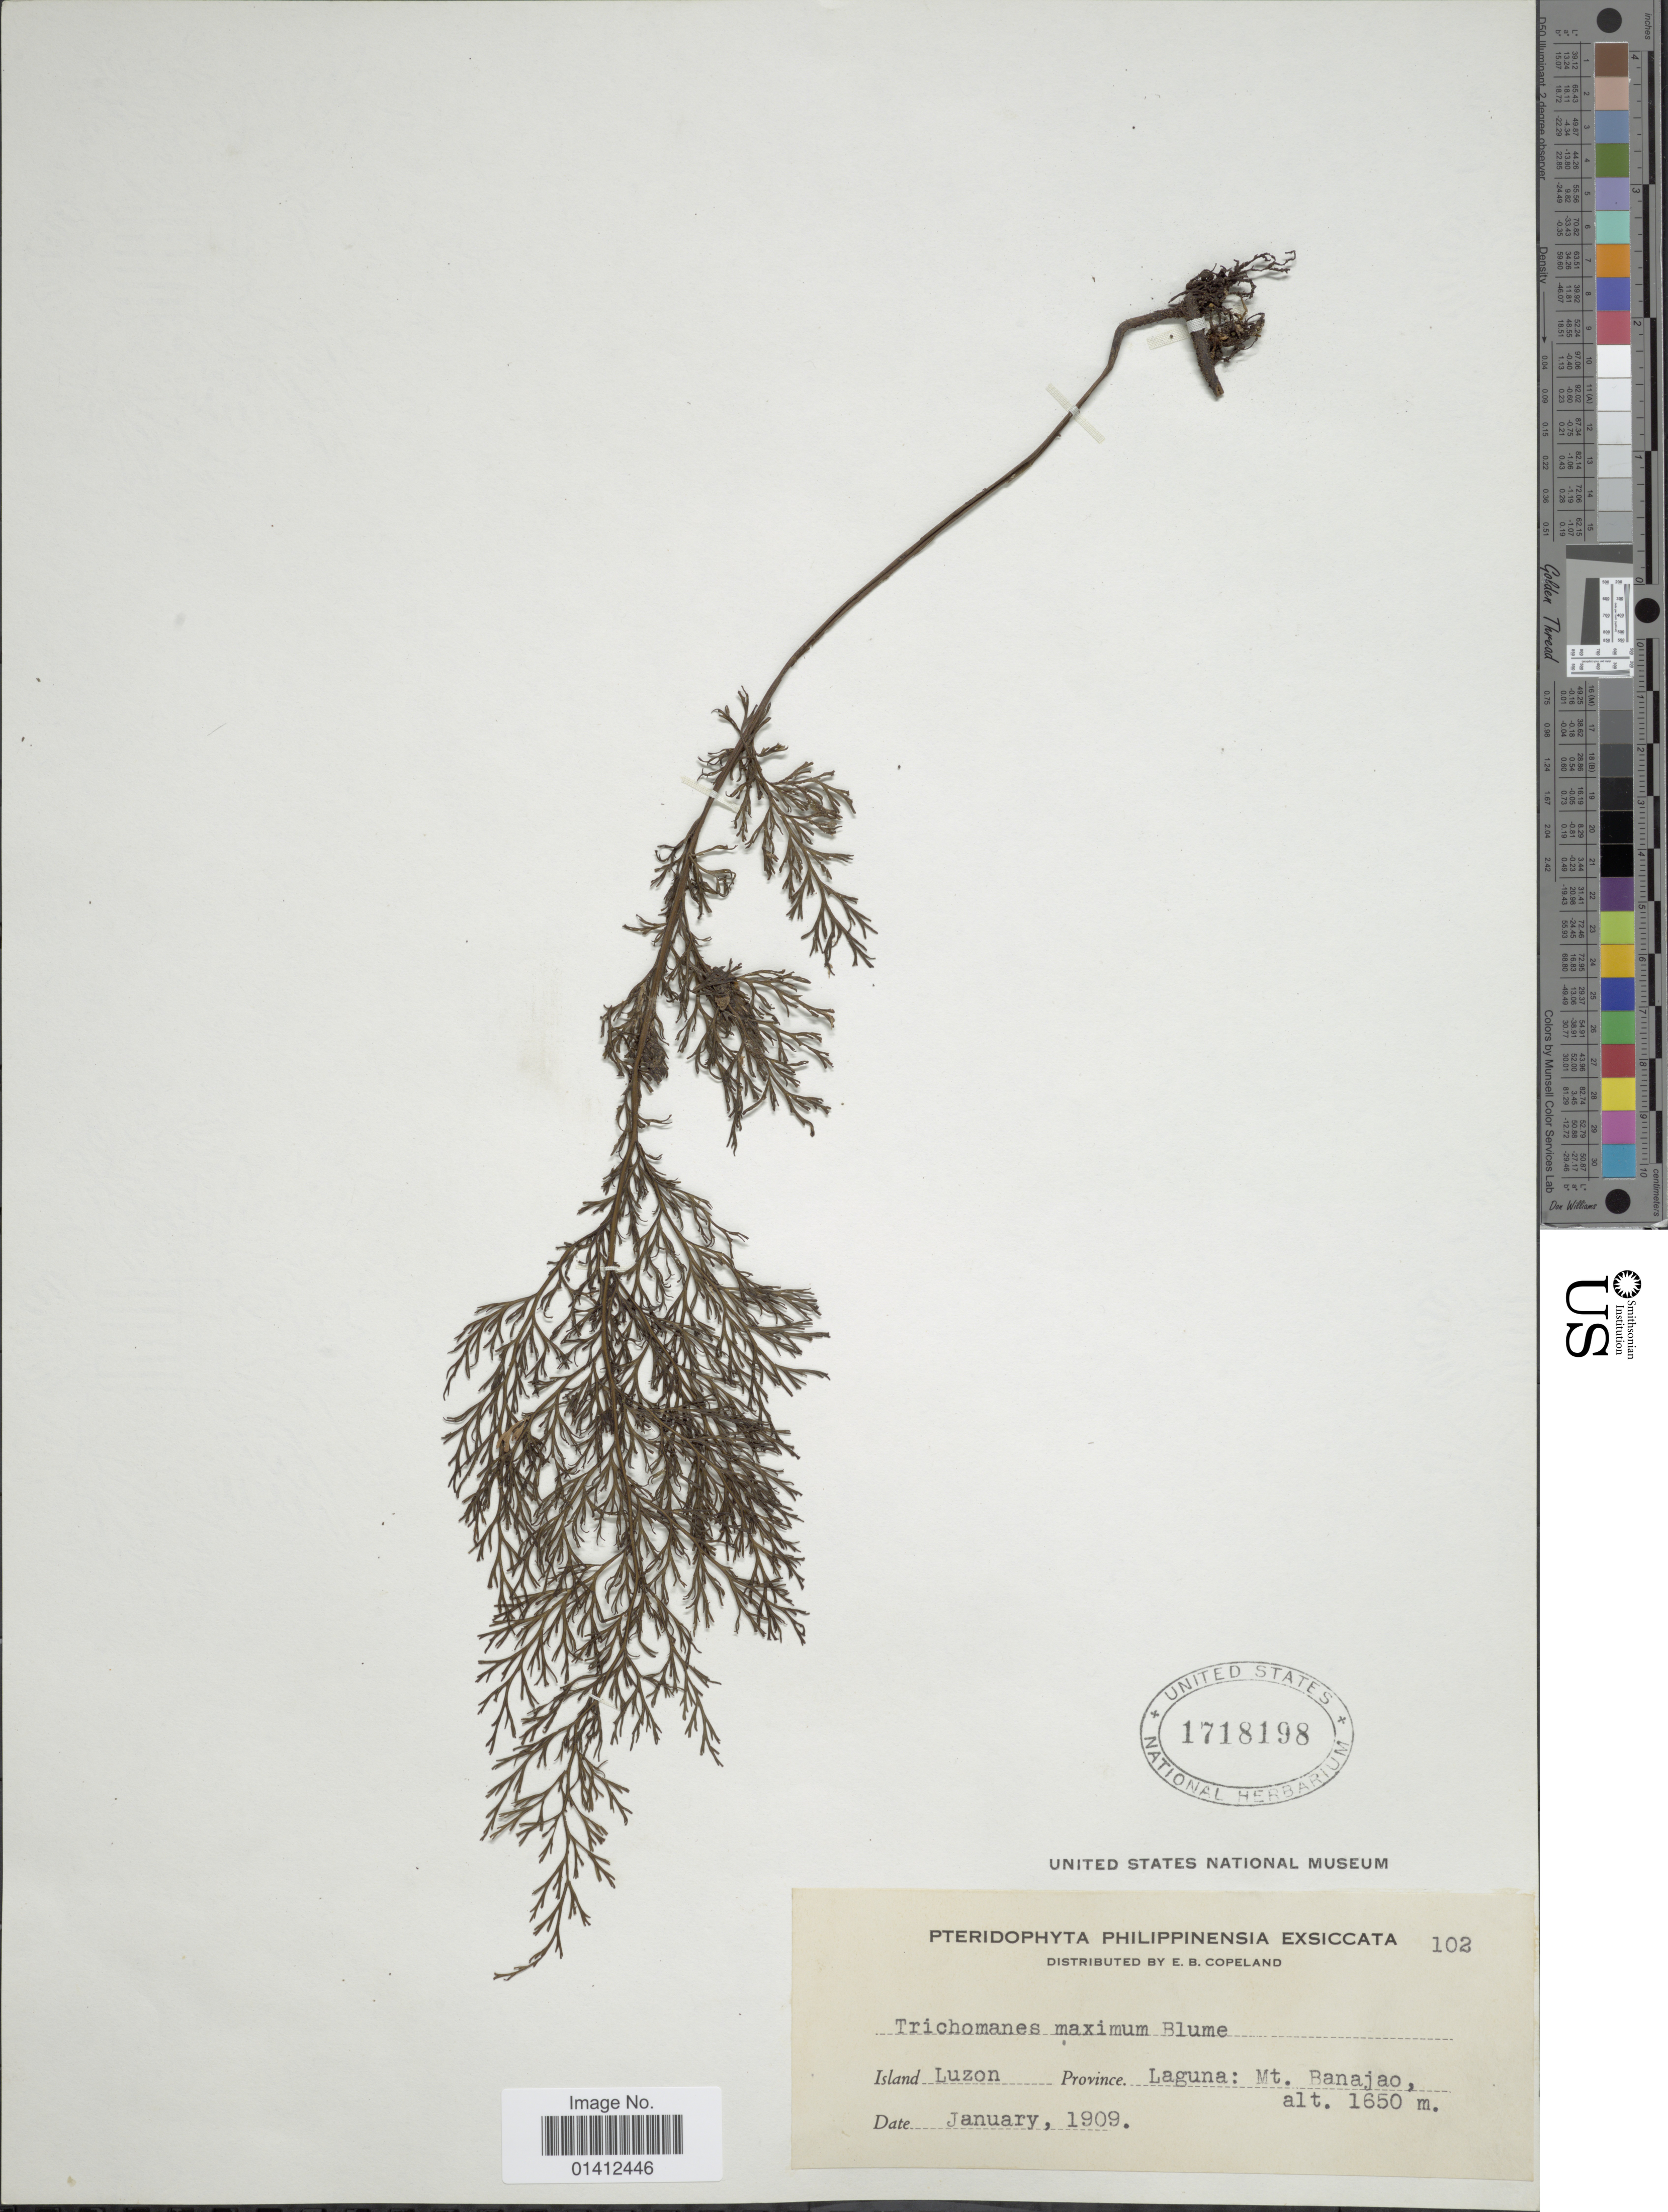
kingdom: Plantae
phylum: Tracheophyta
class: Polypodiopsida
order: Hymenophyllales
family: Hymenophyllaceae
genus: Vandenboschia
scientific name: Vandenboschia maxima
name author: (Blume) Copel.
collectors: E. B. Copeland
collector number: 102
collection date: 1909-01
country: Philippines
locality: Island Luzon, Province Laguna: Mt Banajao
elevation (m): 1650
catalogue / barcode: US 1718198